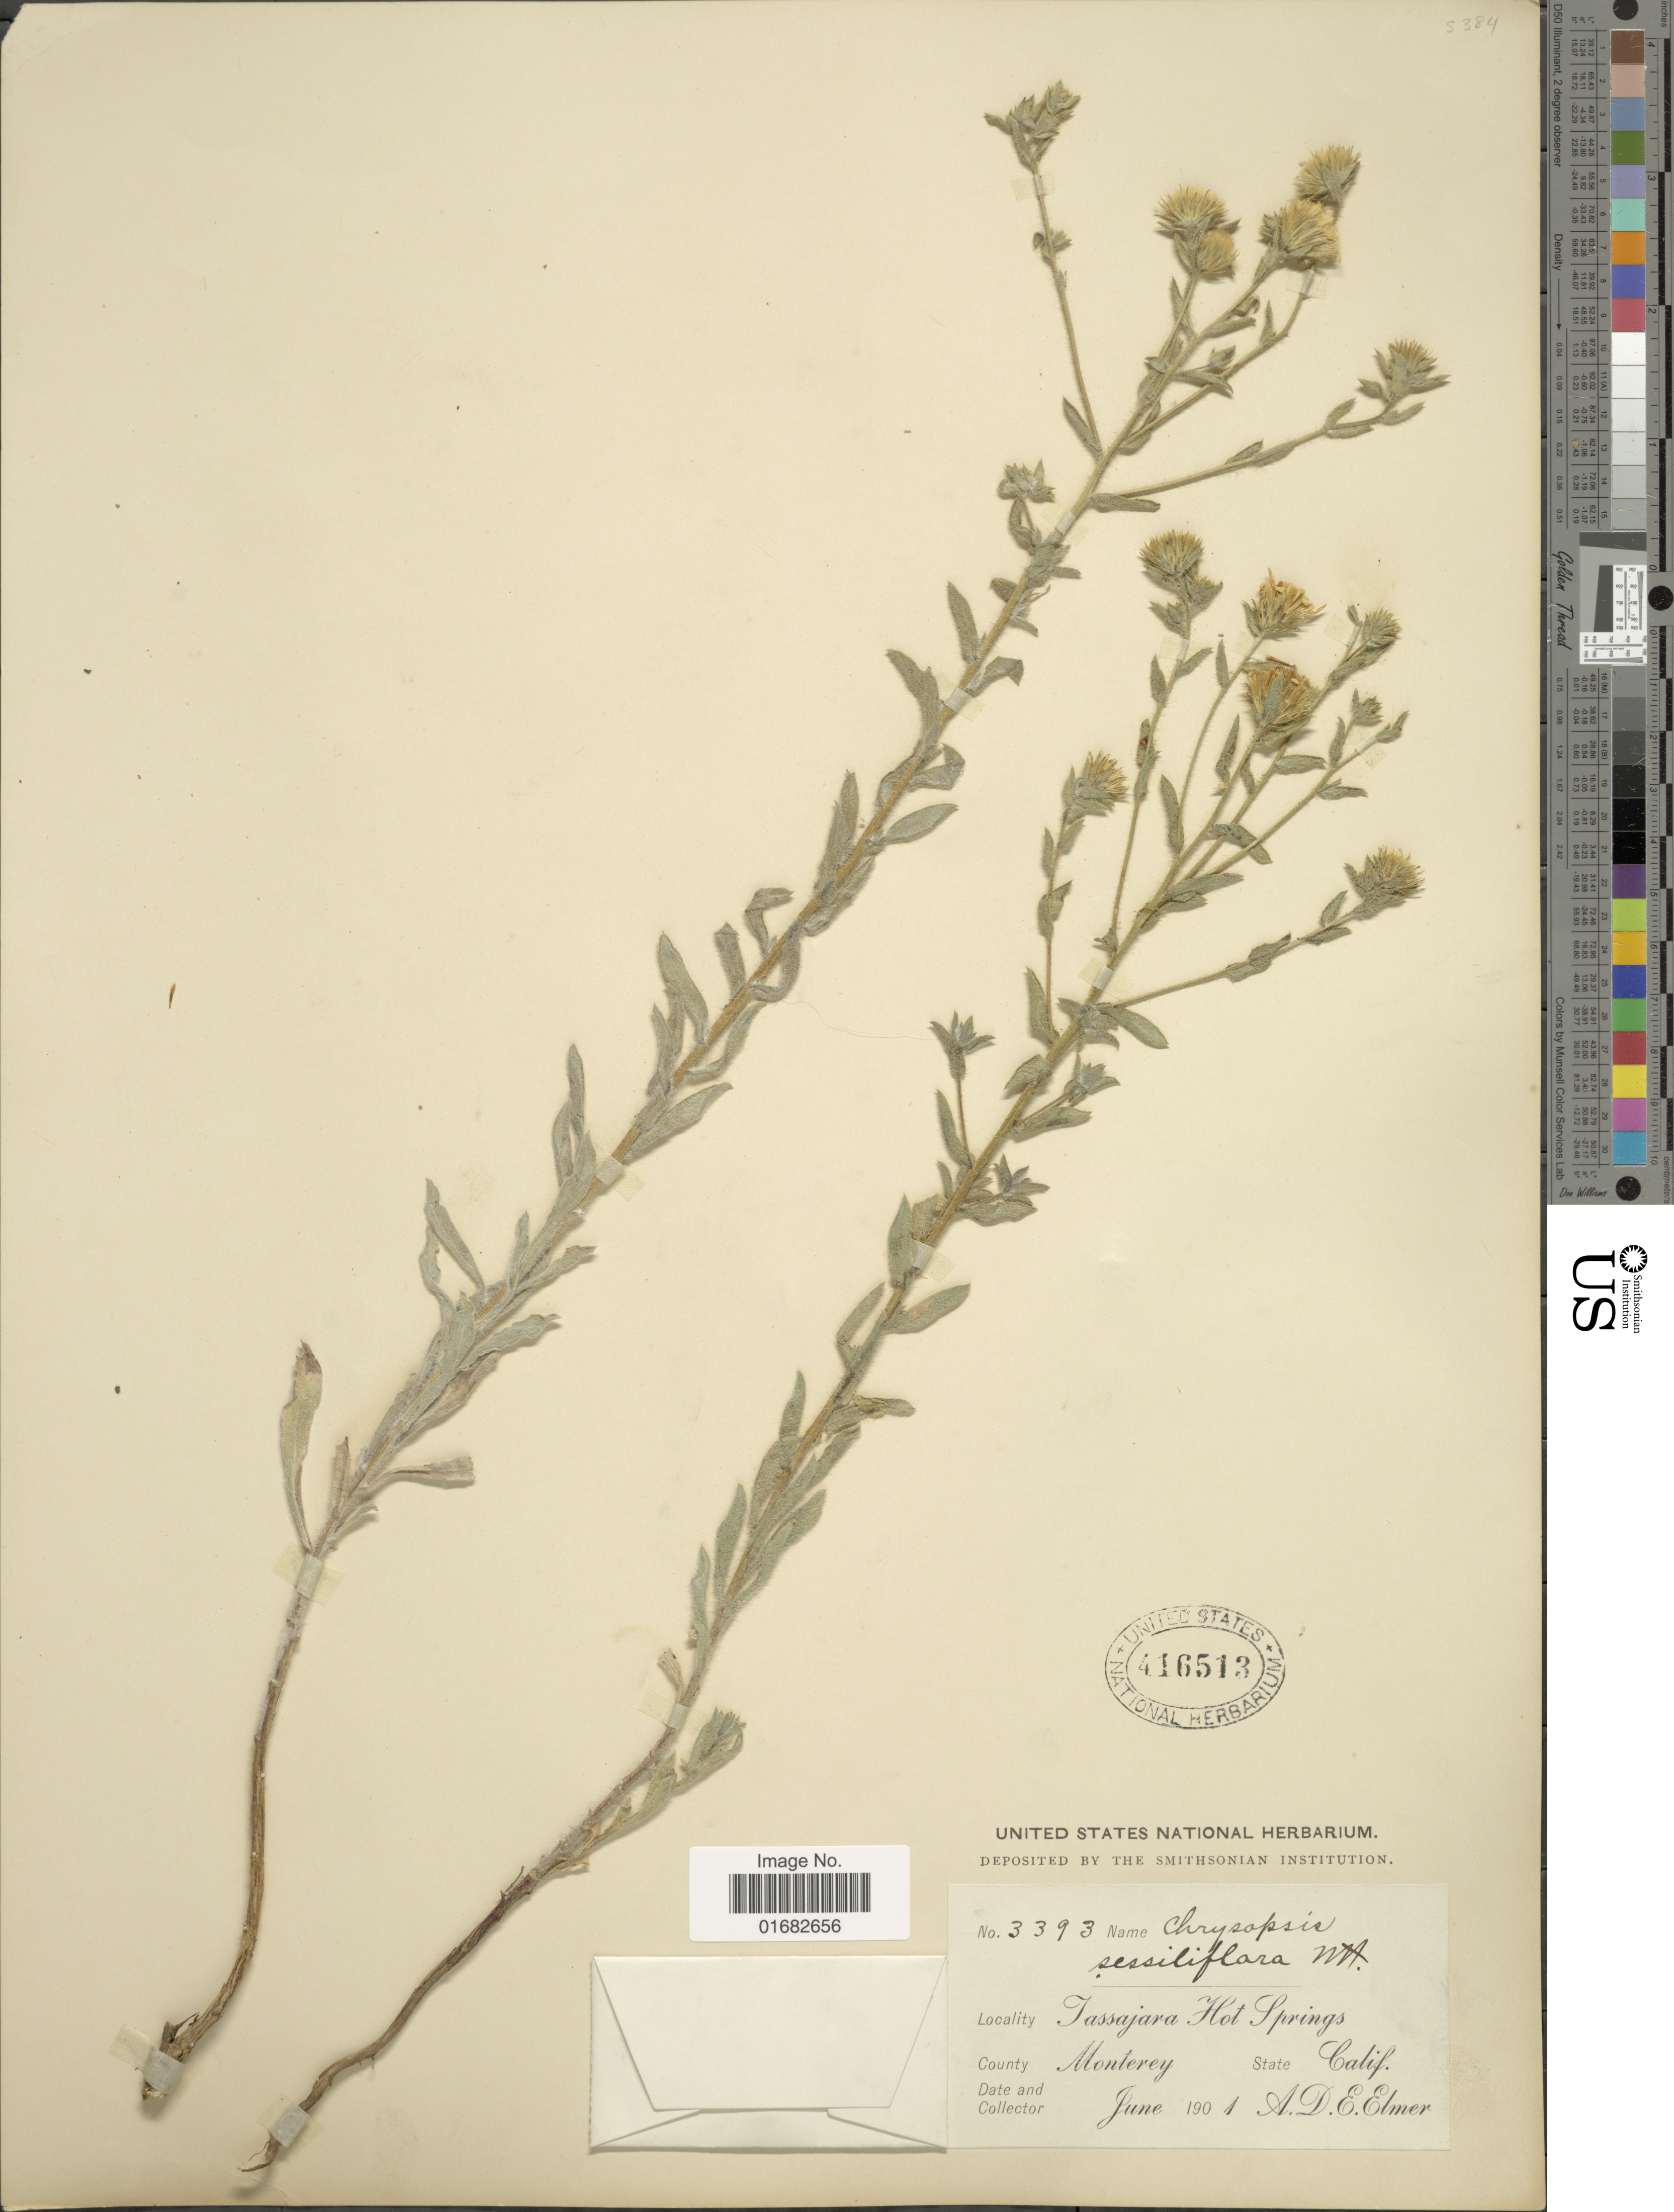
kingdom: Plantae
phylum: Tracheophyta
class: Magnoliopsida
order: Asterales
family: Asteraceae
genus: Heterotheca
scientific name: Heterotheca sessiliflora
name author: (Nutt.) Shinners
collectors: A. D. E. Elmer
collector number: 3393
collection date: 1901-06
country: United States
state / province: California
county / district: Monterey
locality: Tassajara Hot Springs.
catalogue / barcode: US 416513